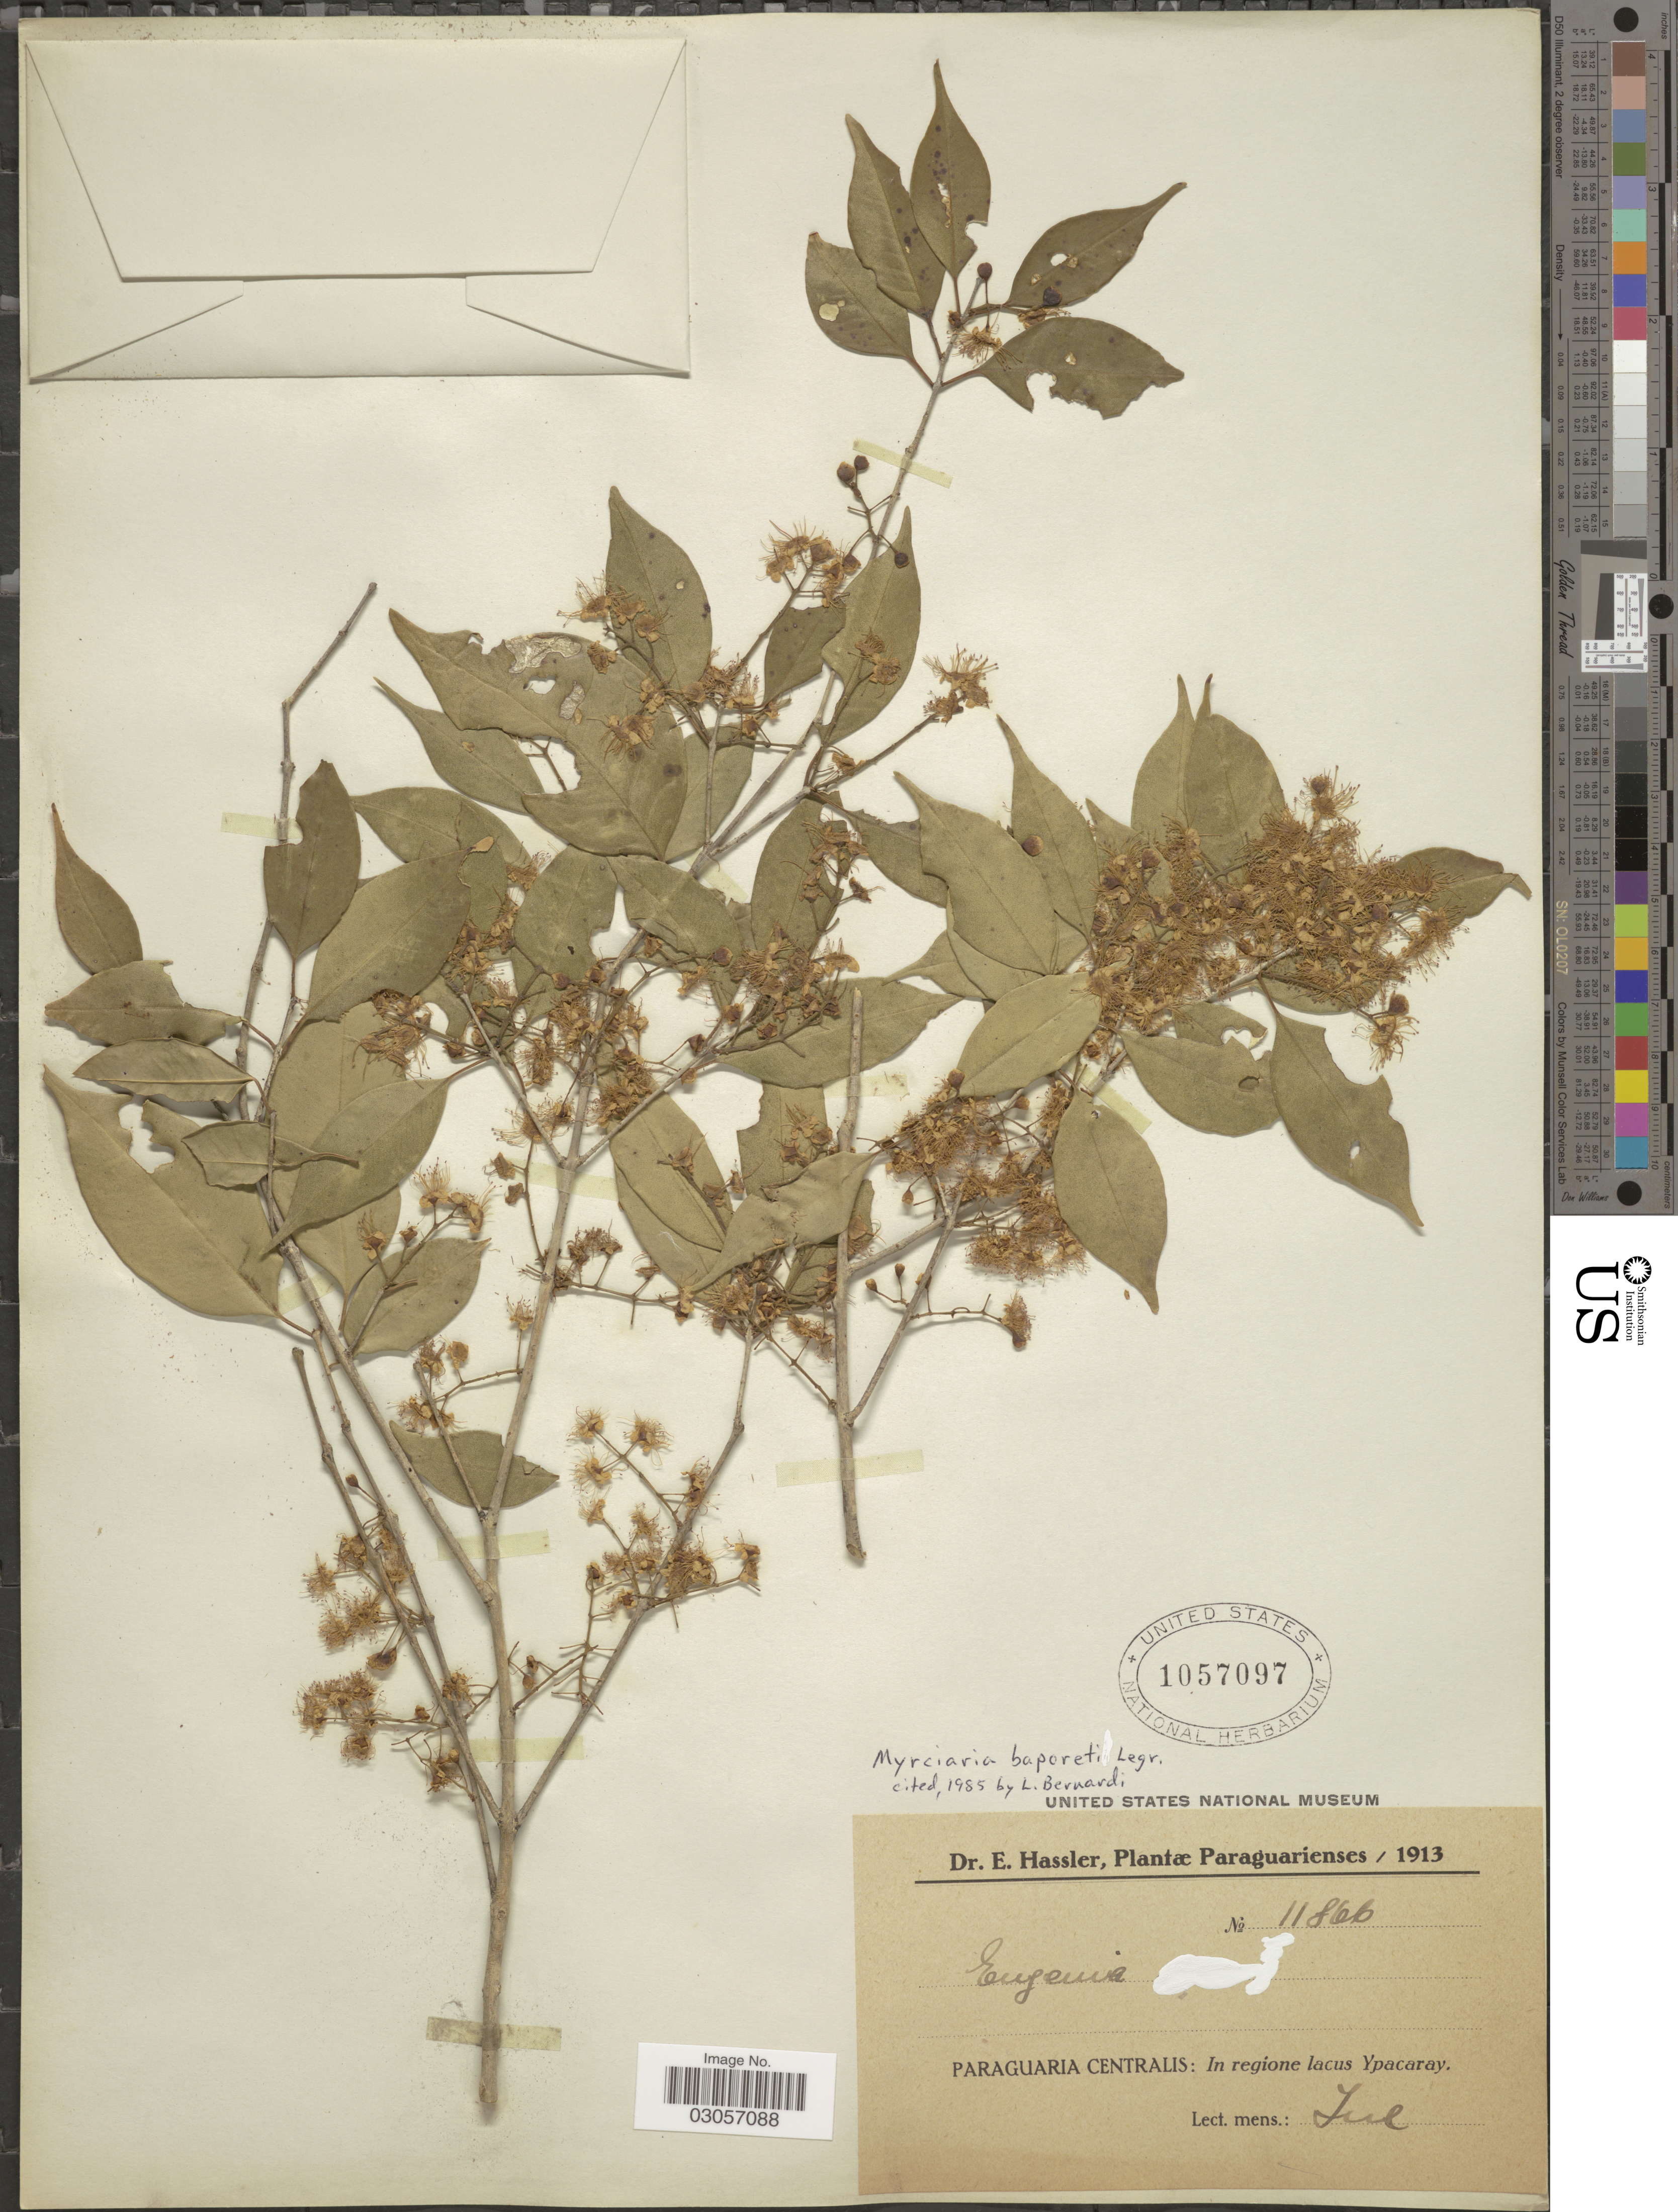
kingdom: Plantae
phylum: Tracheophyta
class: Magnoliopsida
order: Myrtales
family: Myrtaceae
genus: Plinia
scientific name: Plinia rivularis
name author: (Cambess.) Rotman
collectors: E. Hassler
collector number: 11866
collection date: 1913-07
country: Paraguay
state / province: Paraguari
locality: Paraguaria Centralis: In regione lacus Ypacaray.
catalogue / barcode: US 1057097